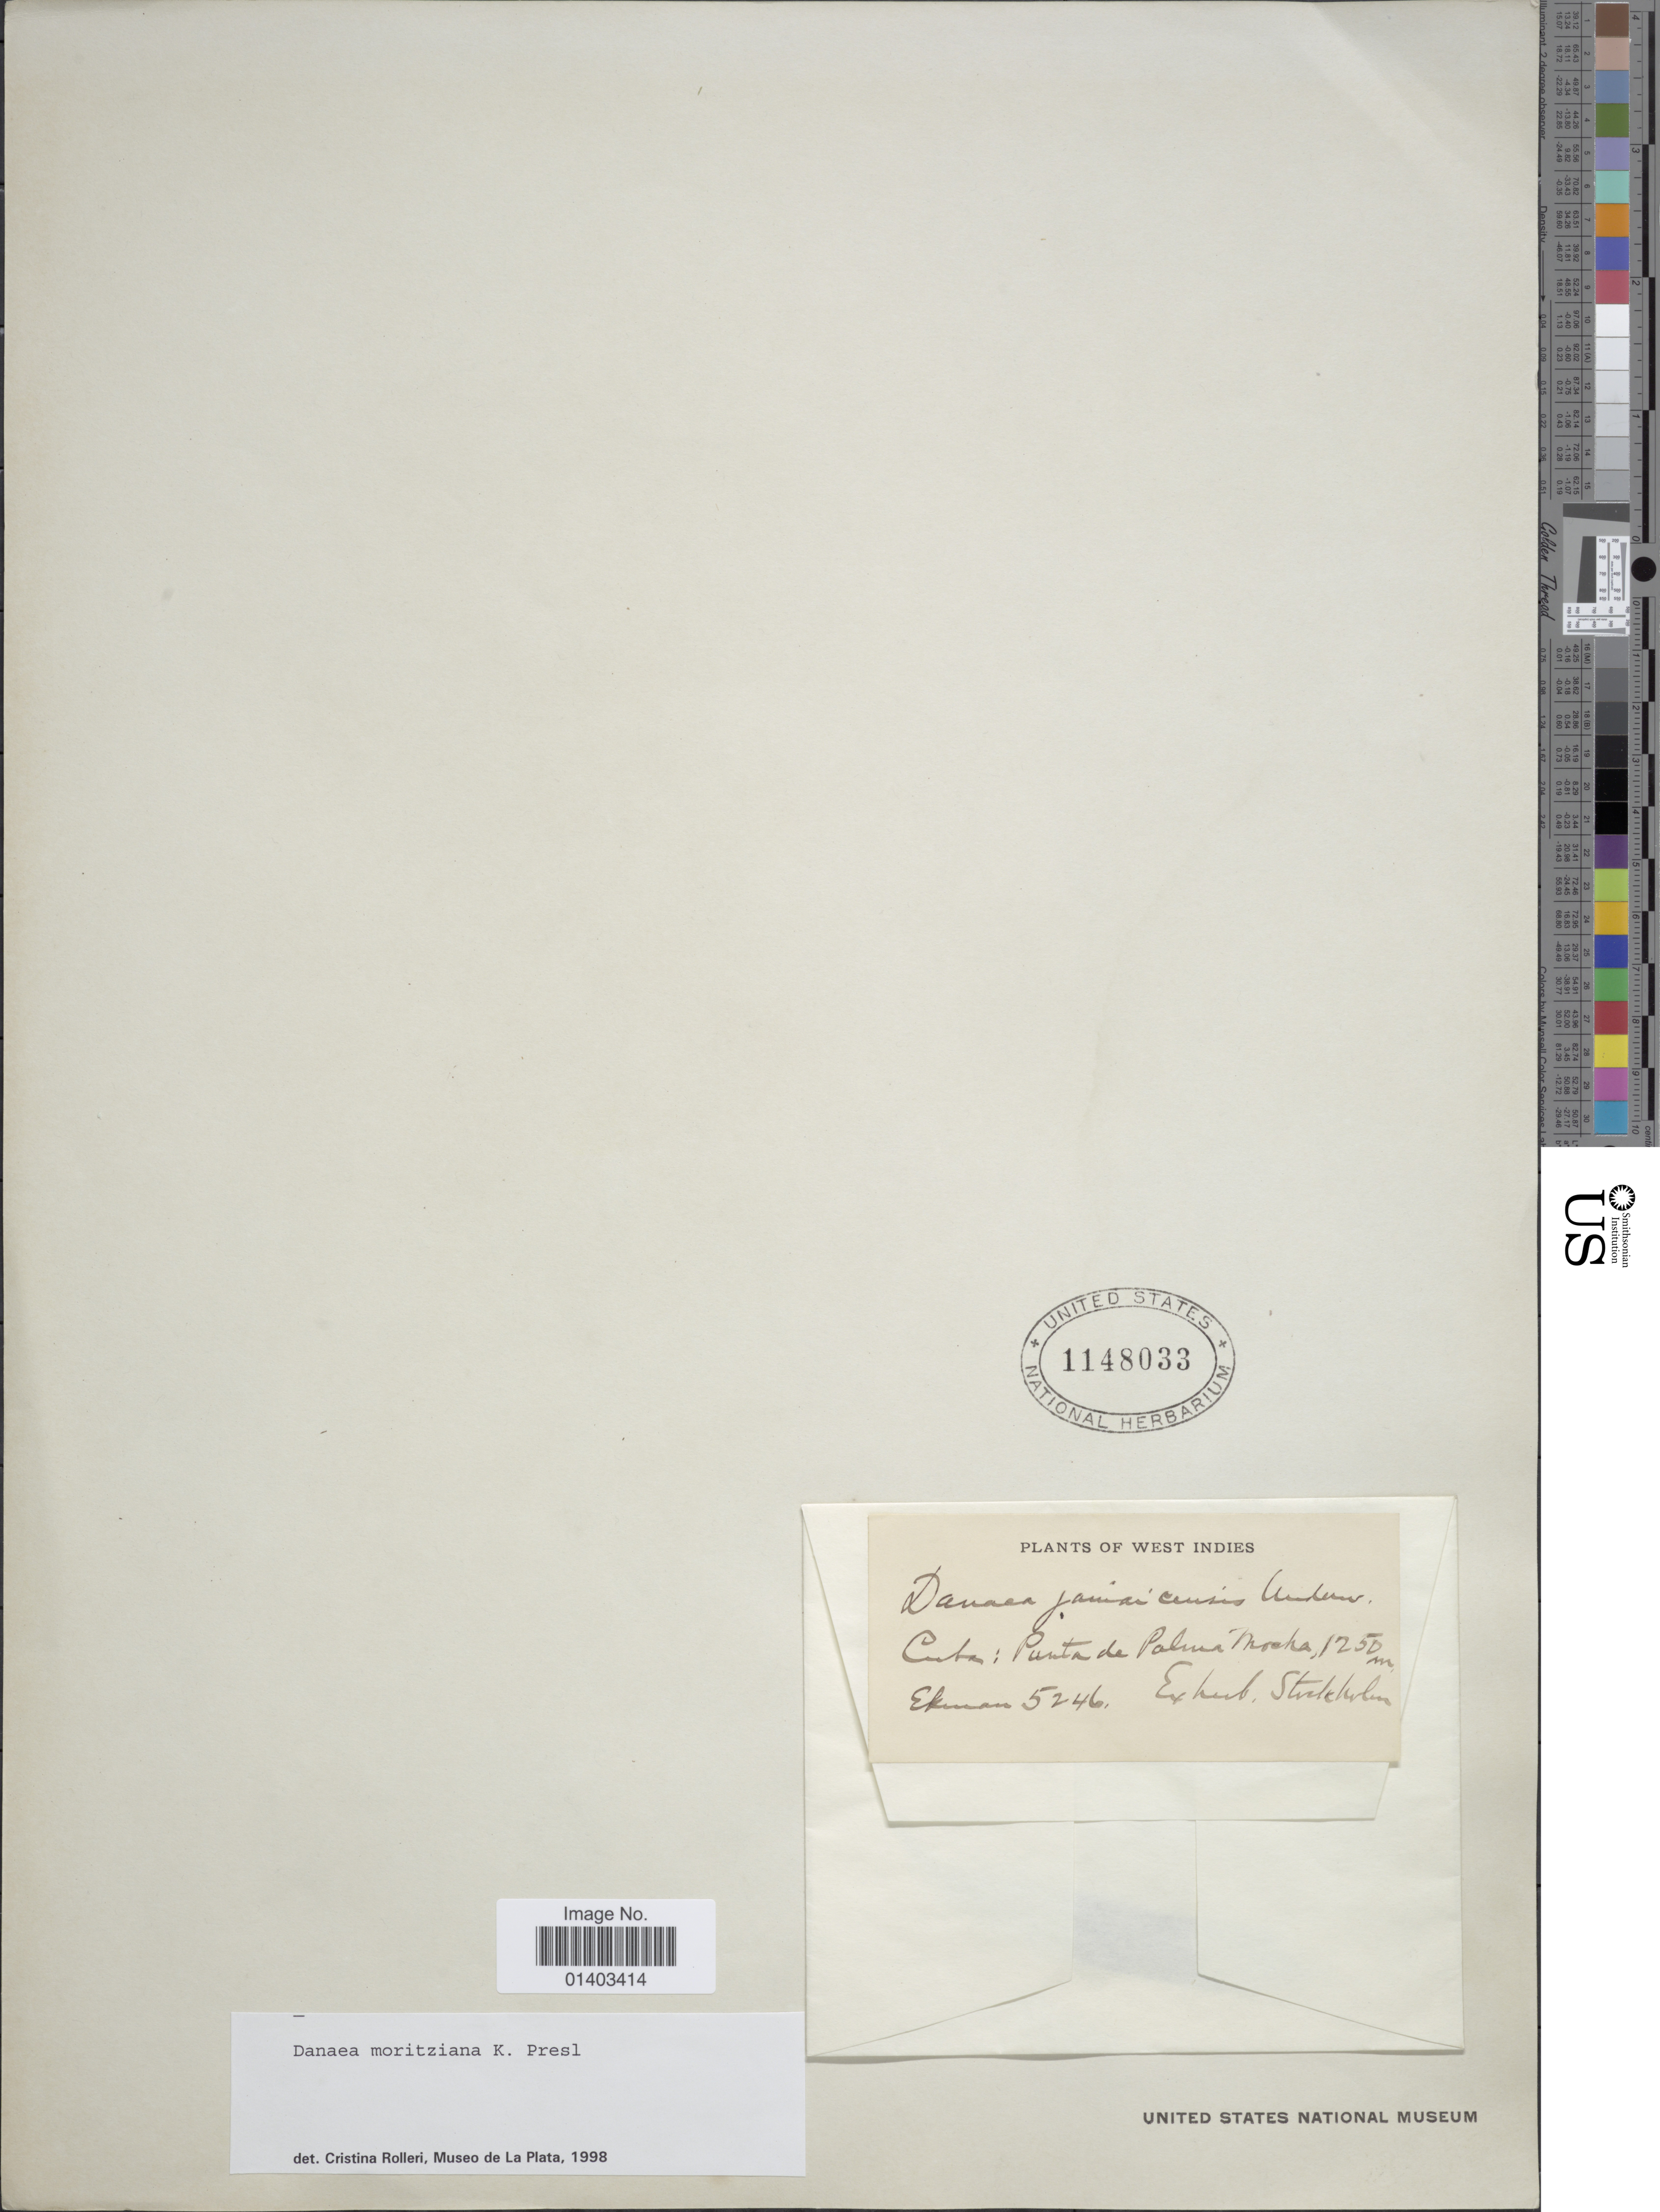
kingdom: Plantae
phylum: Tracheophyta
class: Polypodiopsida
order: Marattiales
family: Marattiaceae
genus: Danaea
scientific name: Danaea moritziana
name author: C. Presl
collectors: -. Ekman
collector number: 5246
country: Cuba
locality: Punta de Palma Mocha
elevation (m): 1250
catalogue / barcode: US 1148033